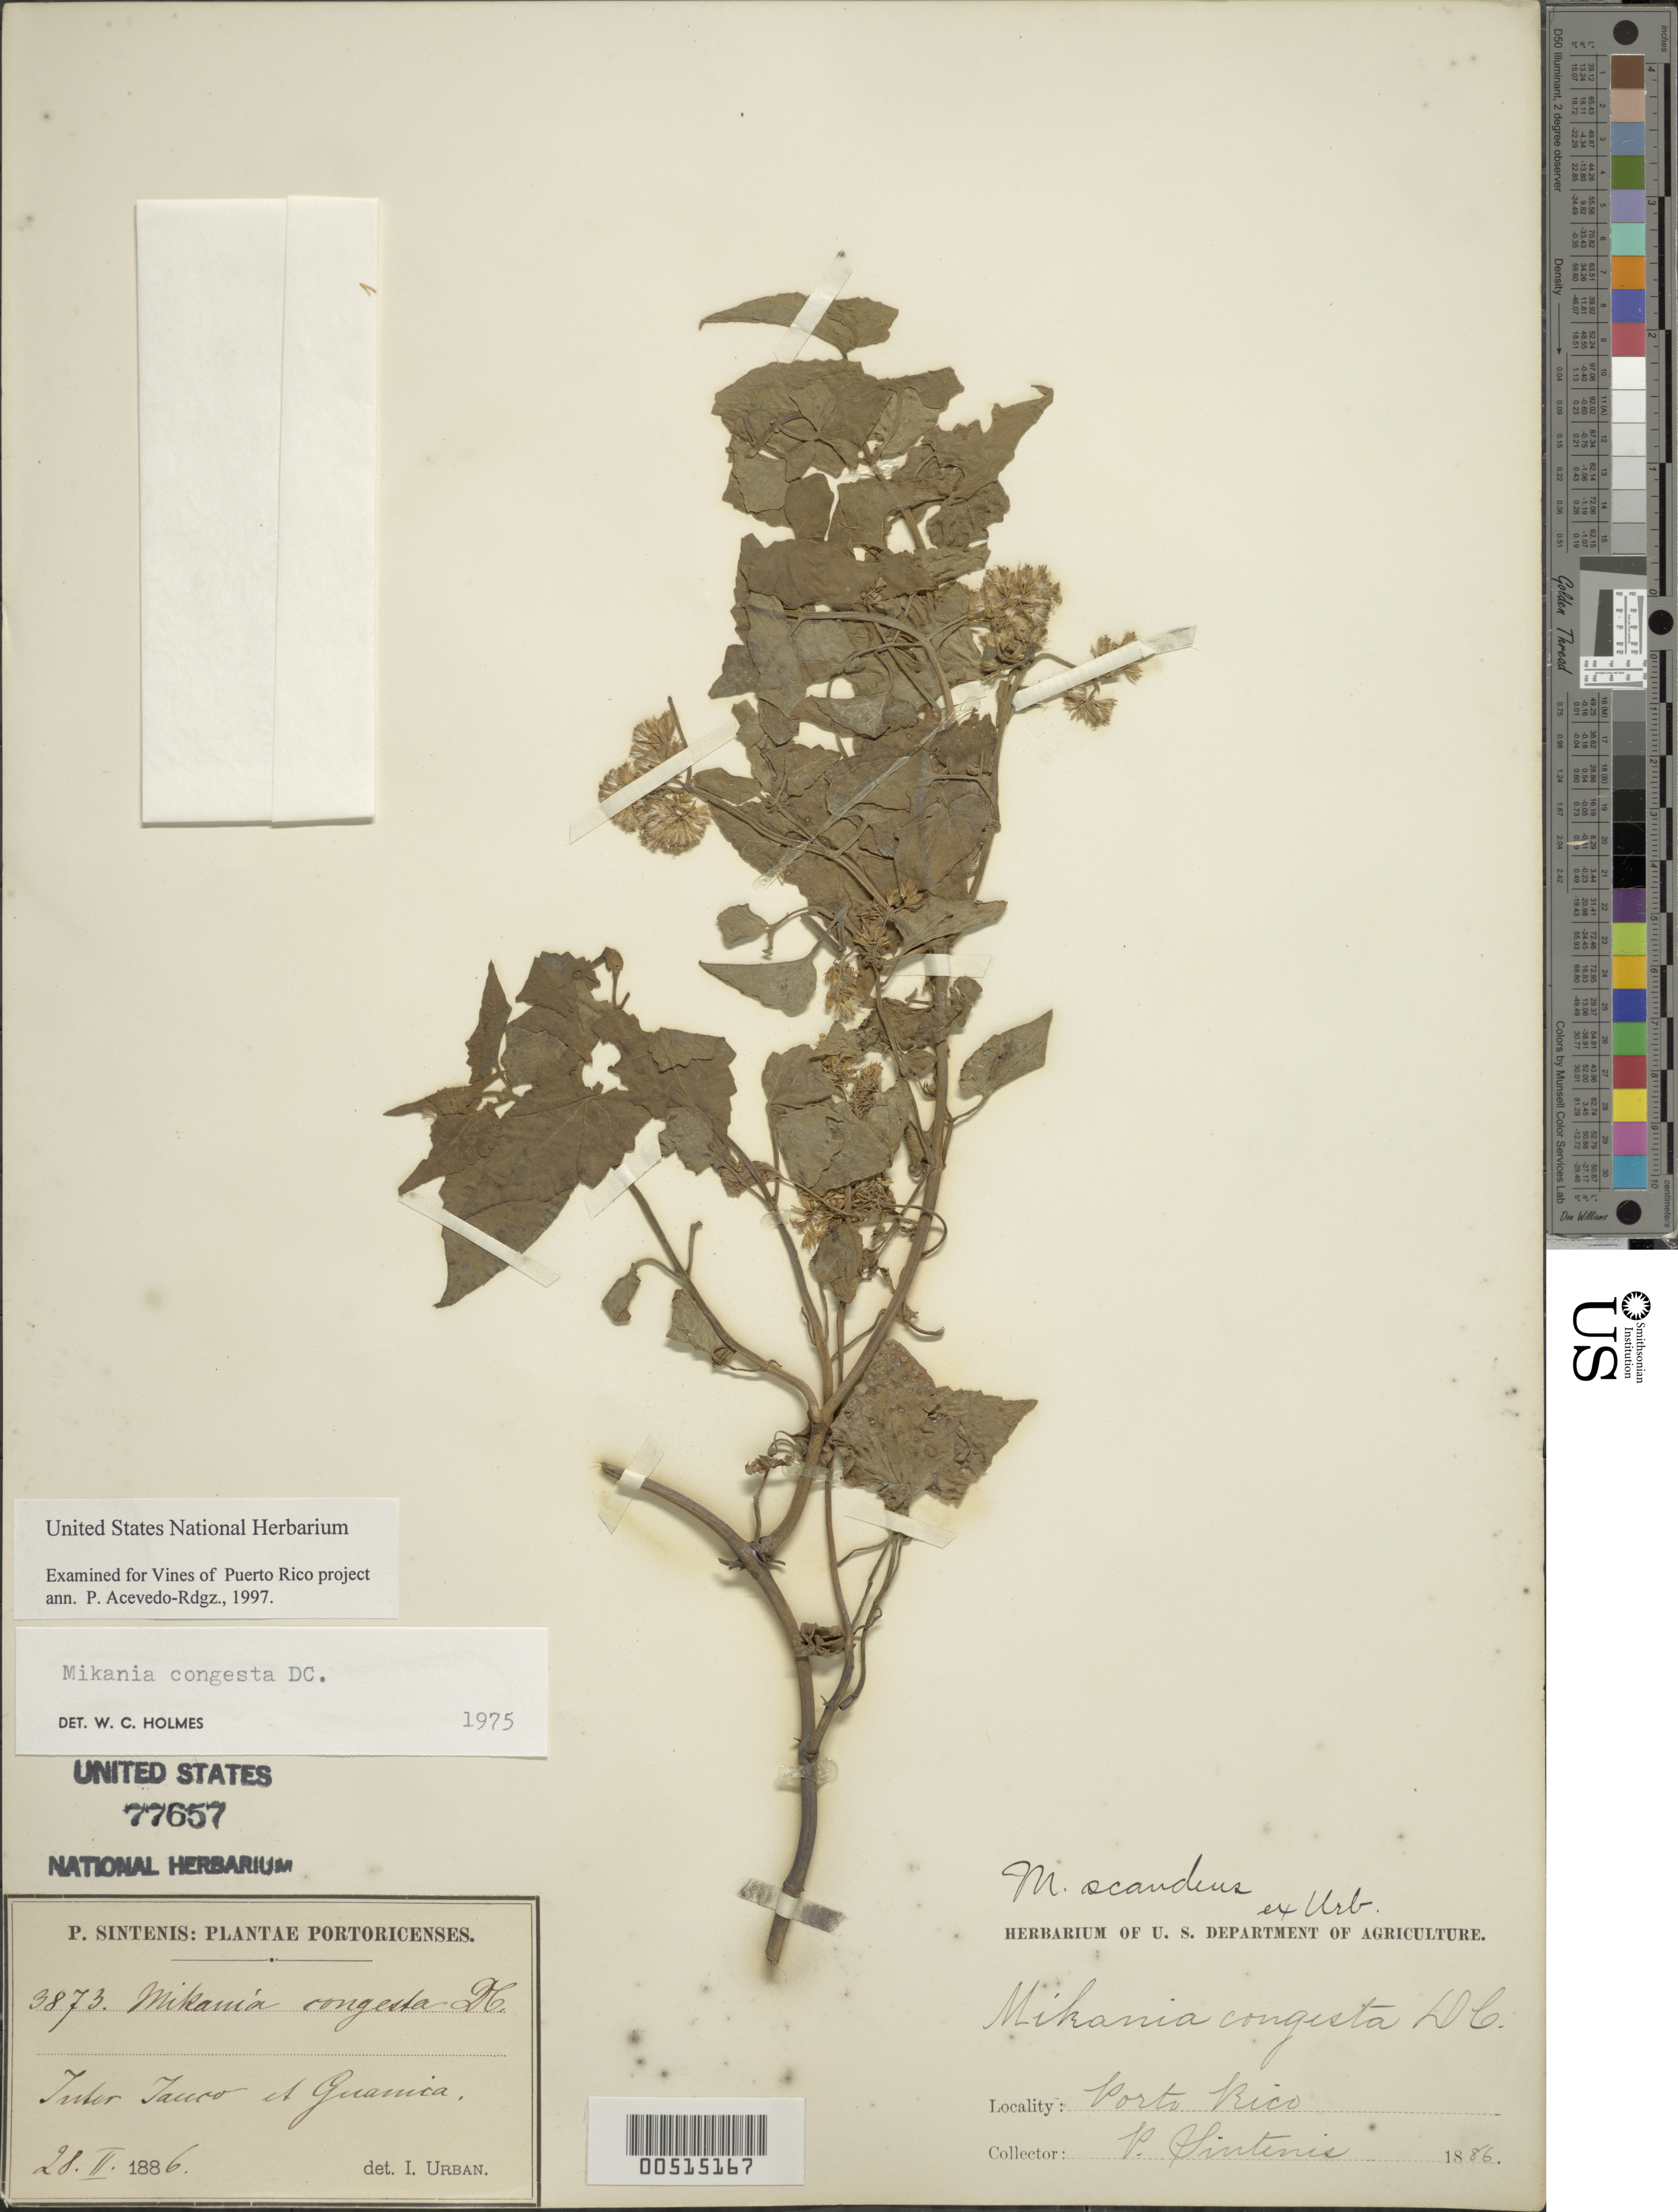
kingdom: Plantae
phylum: Tracheophyta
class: Magnoliopsida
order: Asterales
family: Asteraceae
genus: Mikania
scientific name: Mikania congesta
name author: DC.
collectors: P. Sintenis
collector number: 3873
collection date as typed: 28 Feb 1886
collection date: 1886-02-28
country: Puerto Rico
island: Greater Antilles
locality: Inter Yauco et Guanica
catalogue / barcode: US 77657